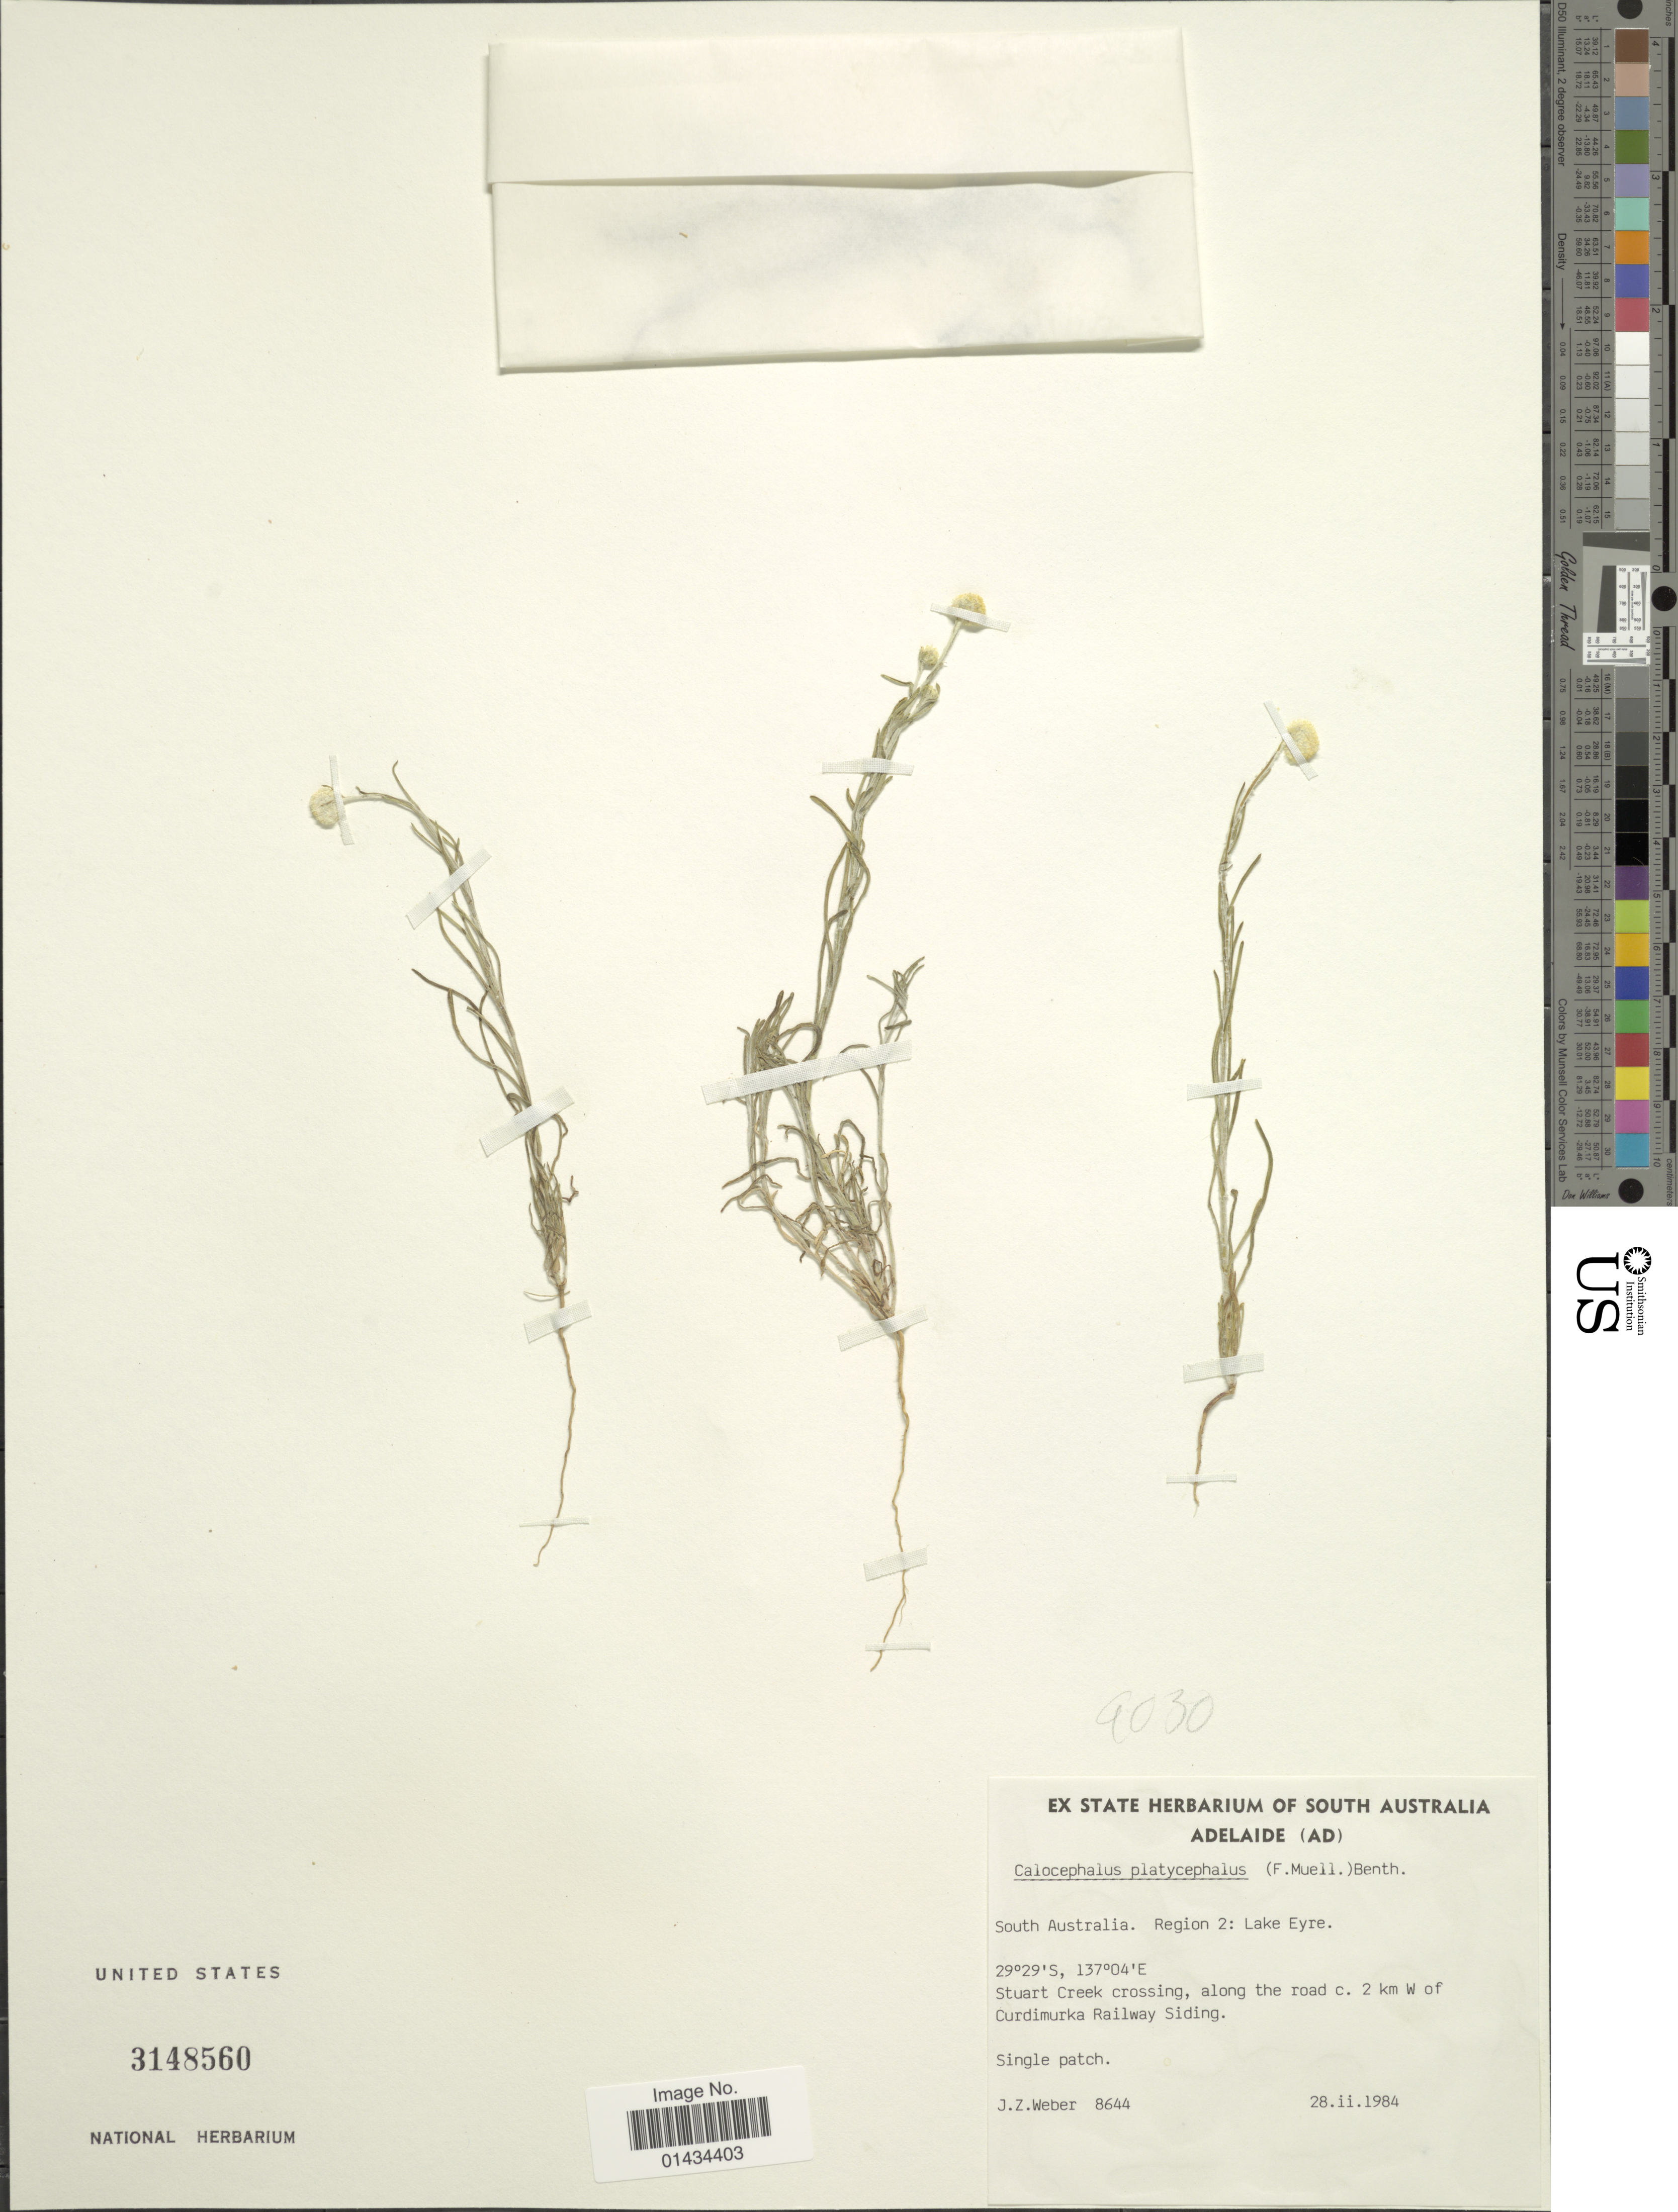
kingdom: Plantae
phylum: Tracheophyta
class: Magnoliopsida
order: Asterales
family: Asteraceae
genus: Calocephalus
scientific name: Calocephalus platycephalus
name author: (F. Muell.) Benth.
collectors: J.Z. Weber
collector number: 8644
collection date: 1984-02-28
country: Australia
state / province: South Australia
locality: Region 2: Lake Eyre Stuart Creek crossing, along the road c. 2 km W of Curdimurka Railway Siding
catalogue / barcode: US 3148560